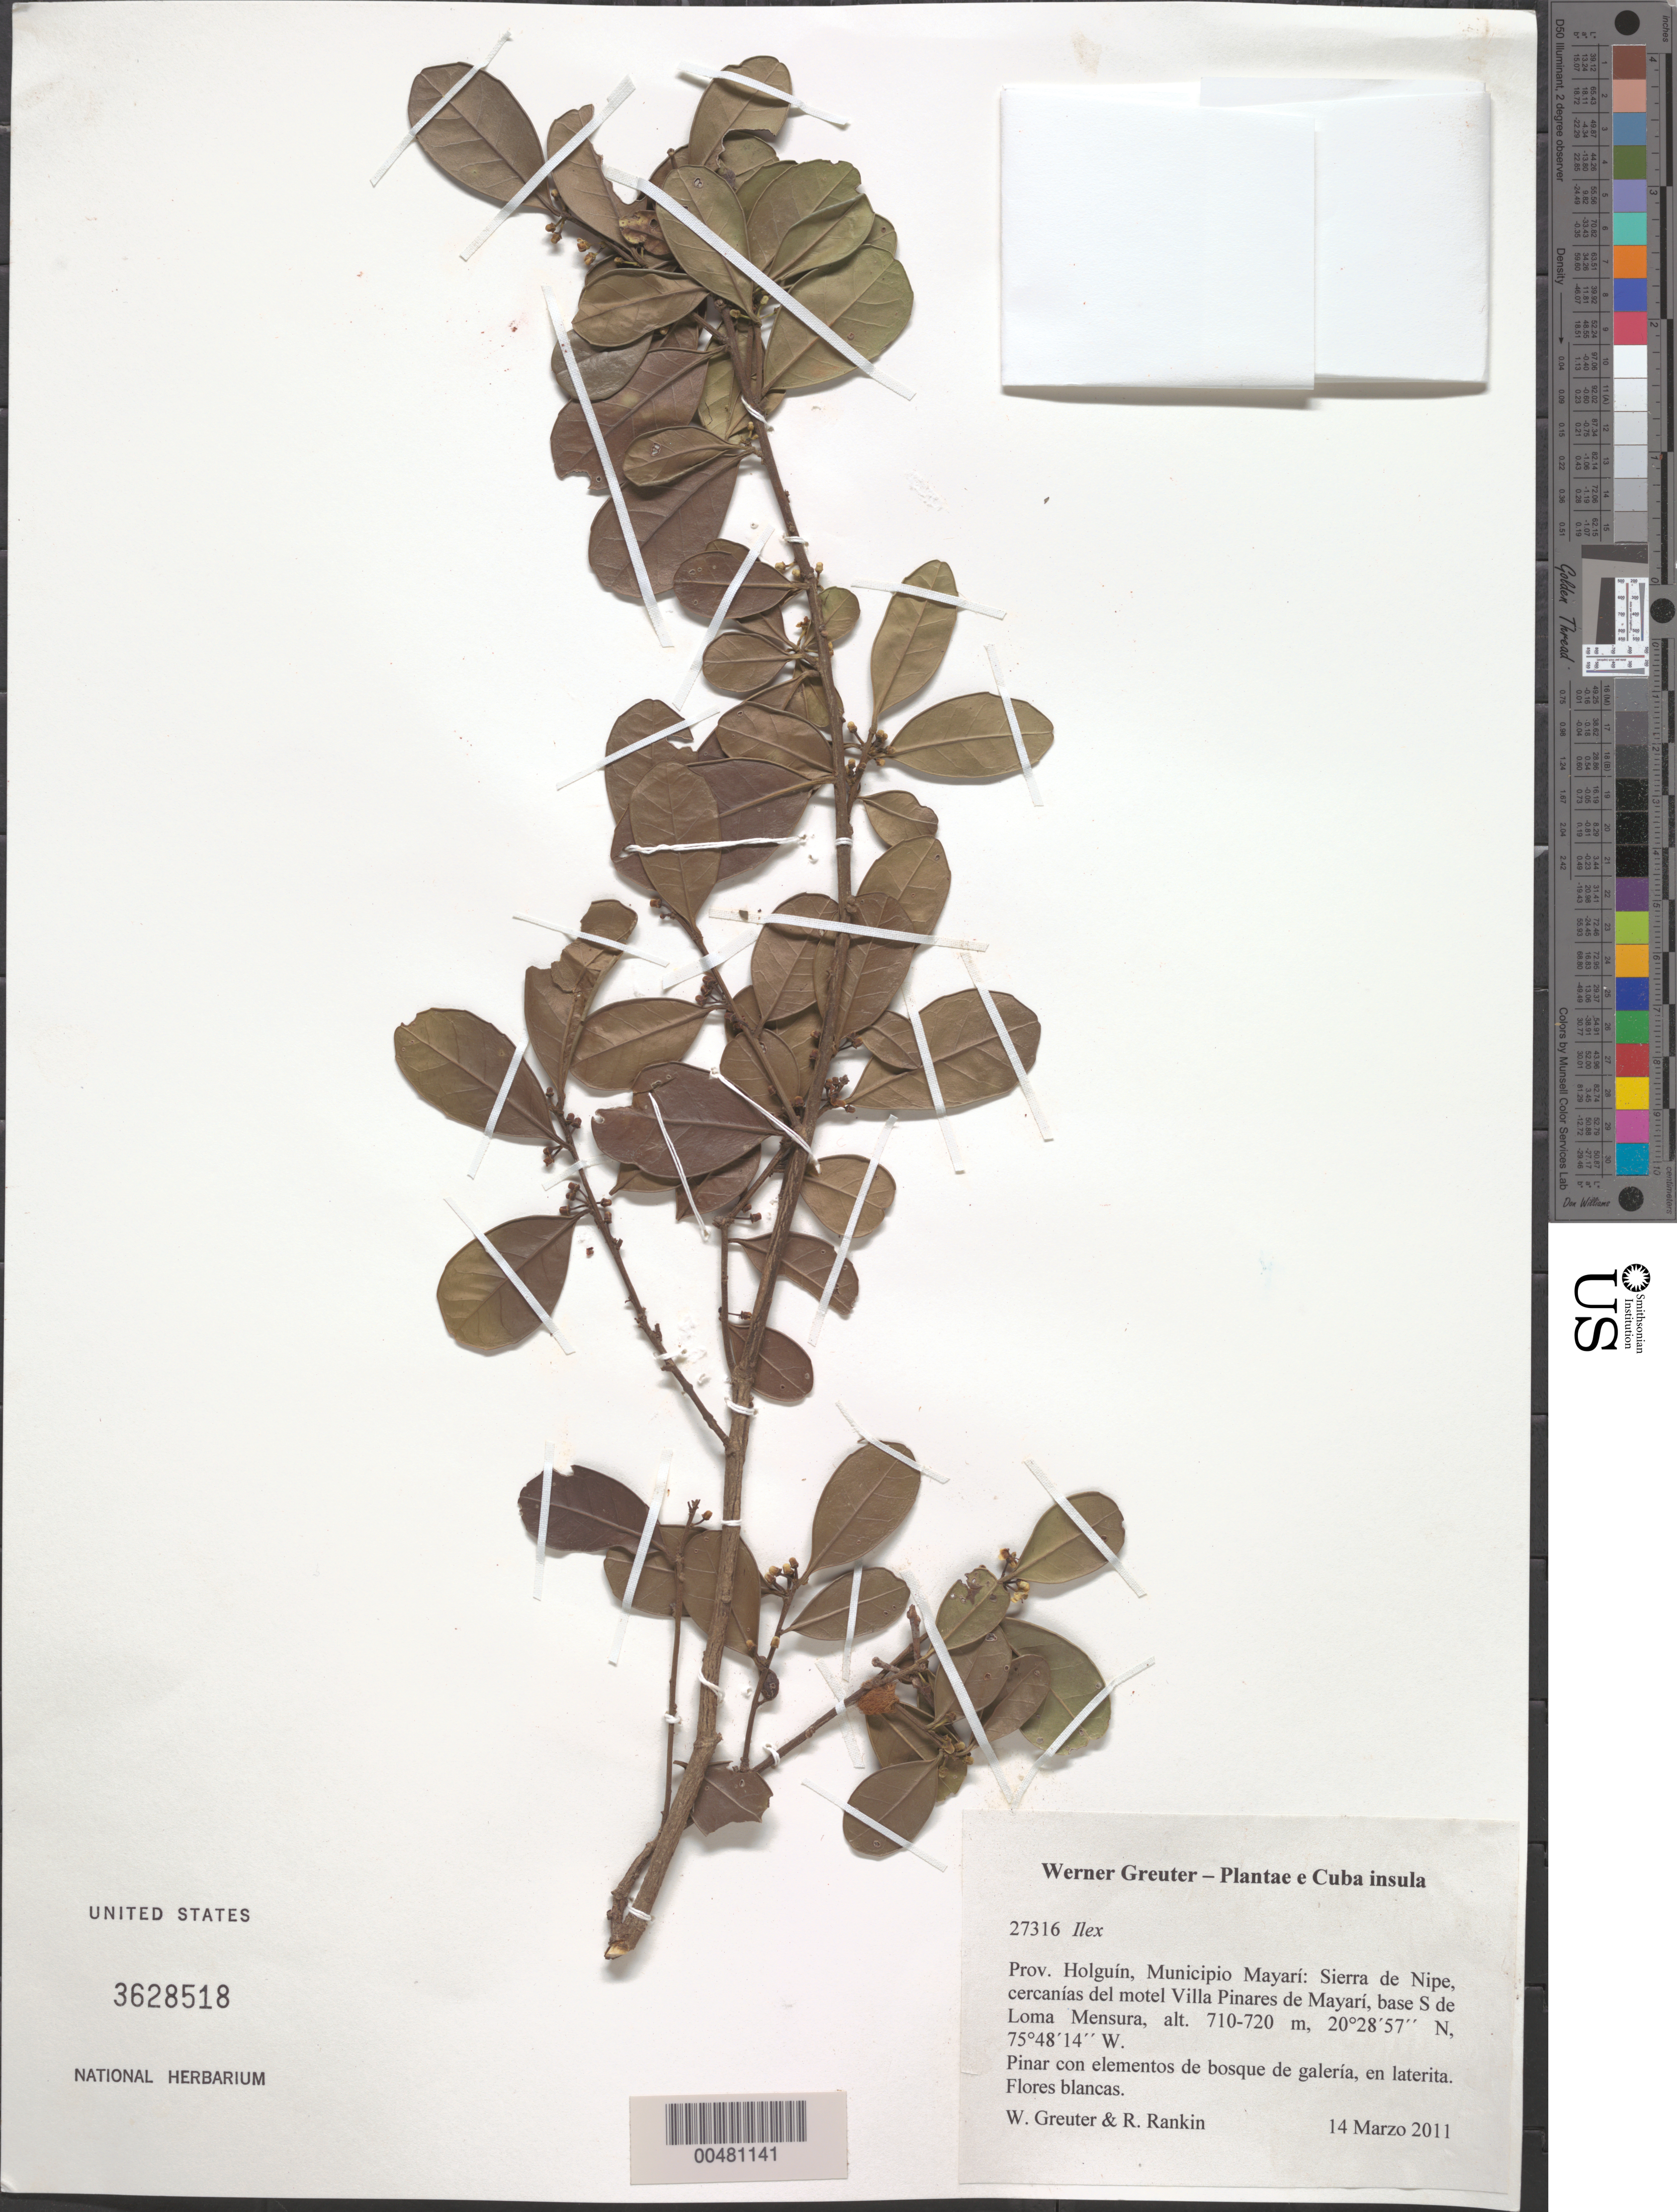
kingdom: Plantae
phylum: Tracheophyta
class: Magnoliopsida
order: Aquifoliales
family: Aquifoliaceae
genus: Ilex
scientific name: Ilex sp.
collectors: W. R. Greuter & R. Rankin Rodriguez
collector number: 27316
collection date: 2011-03-14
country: Cuba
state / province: Holguin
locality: Mun. Mayarí, Sierra de Nipe, cercanías motel Villa Pinares de Mayarí, base S de Loma Mensura.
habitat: Pinar con elementos de bosque de galería, en laterita.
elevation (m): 710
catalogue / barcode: US 3628518